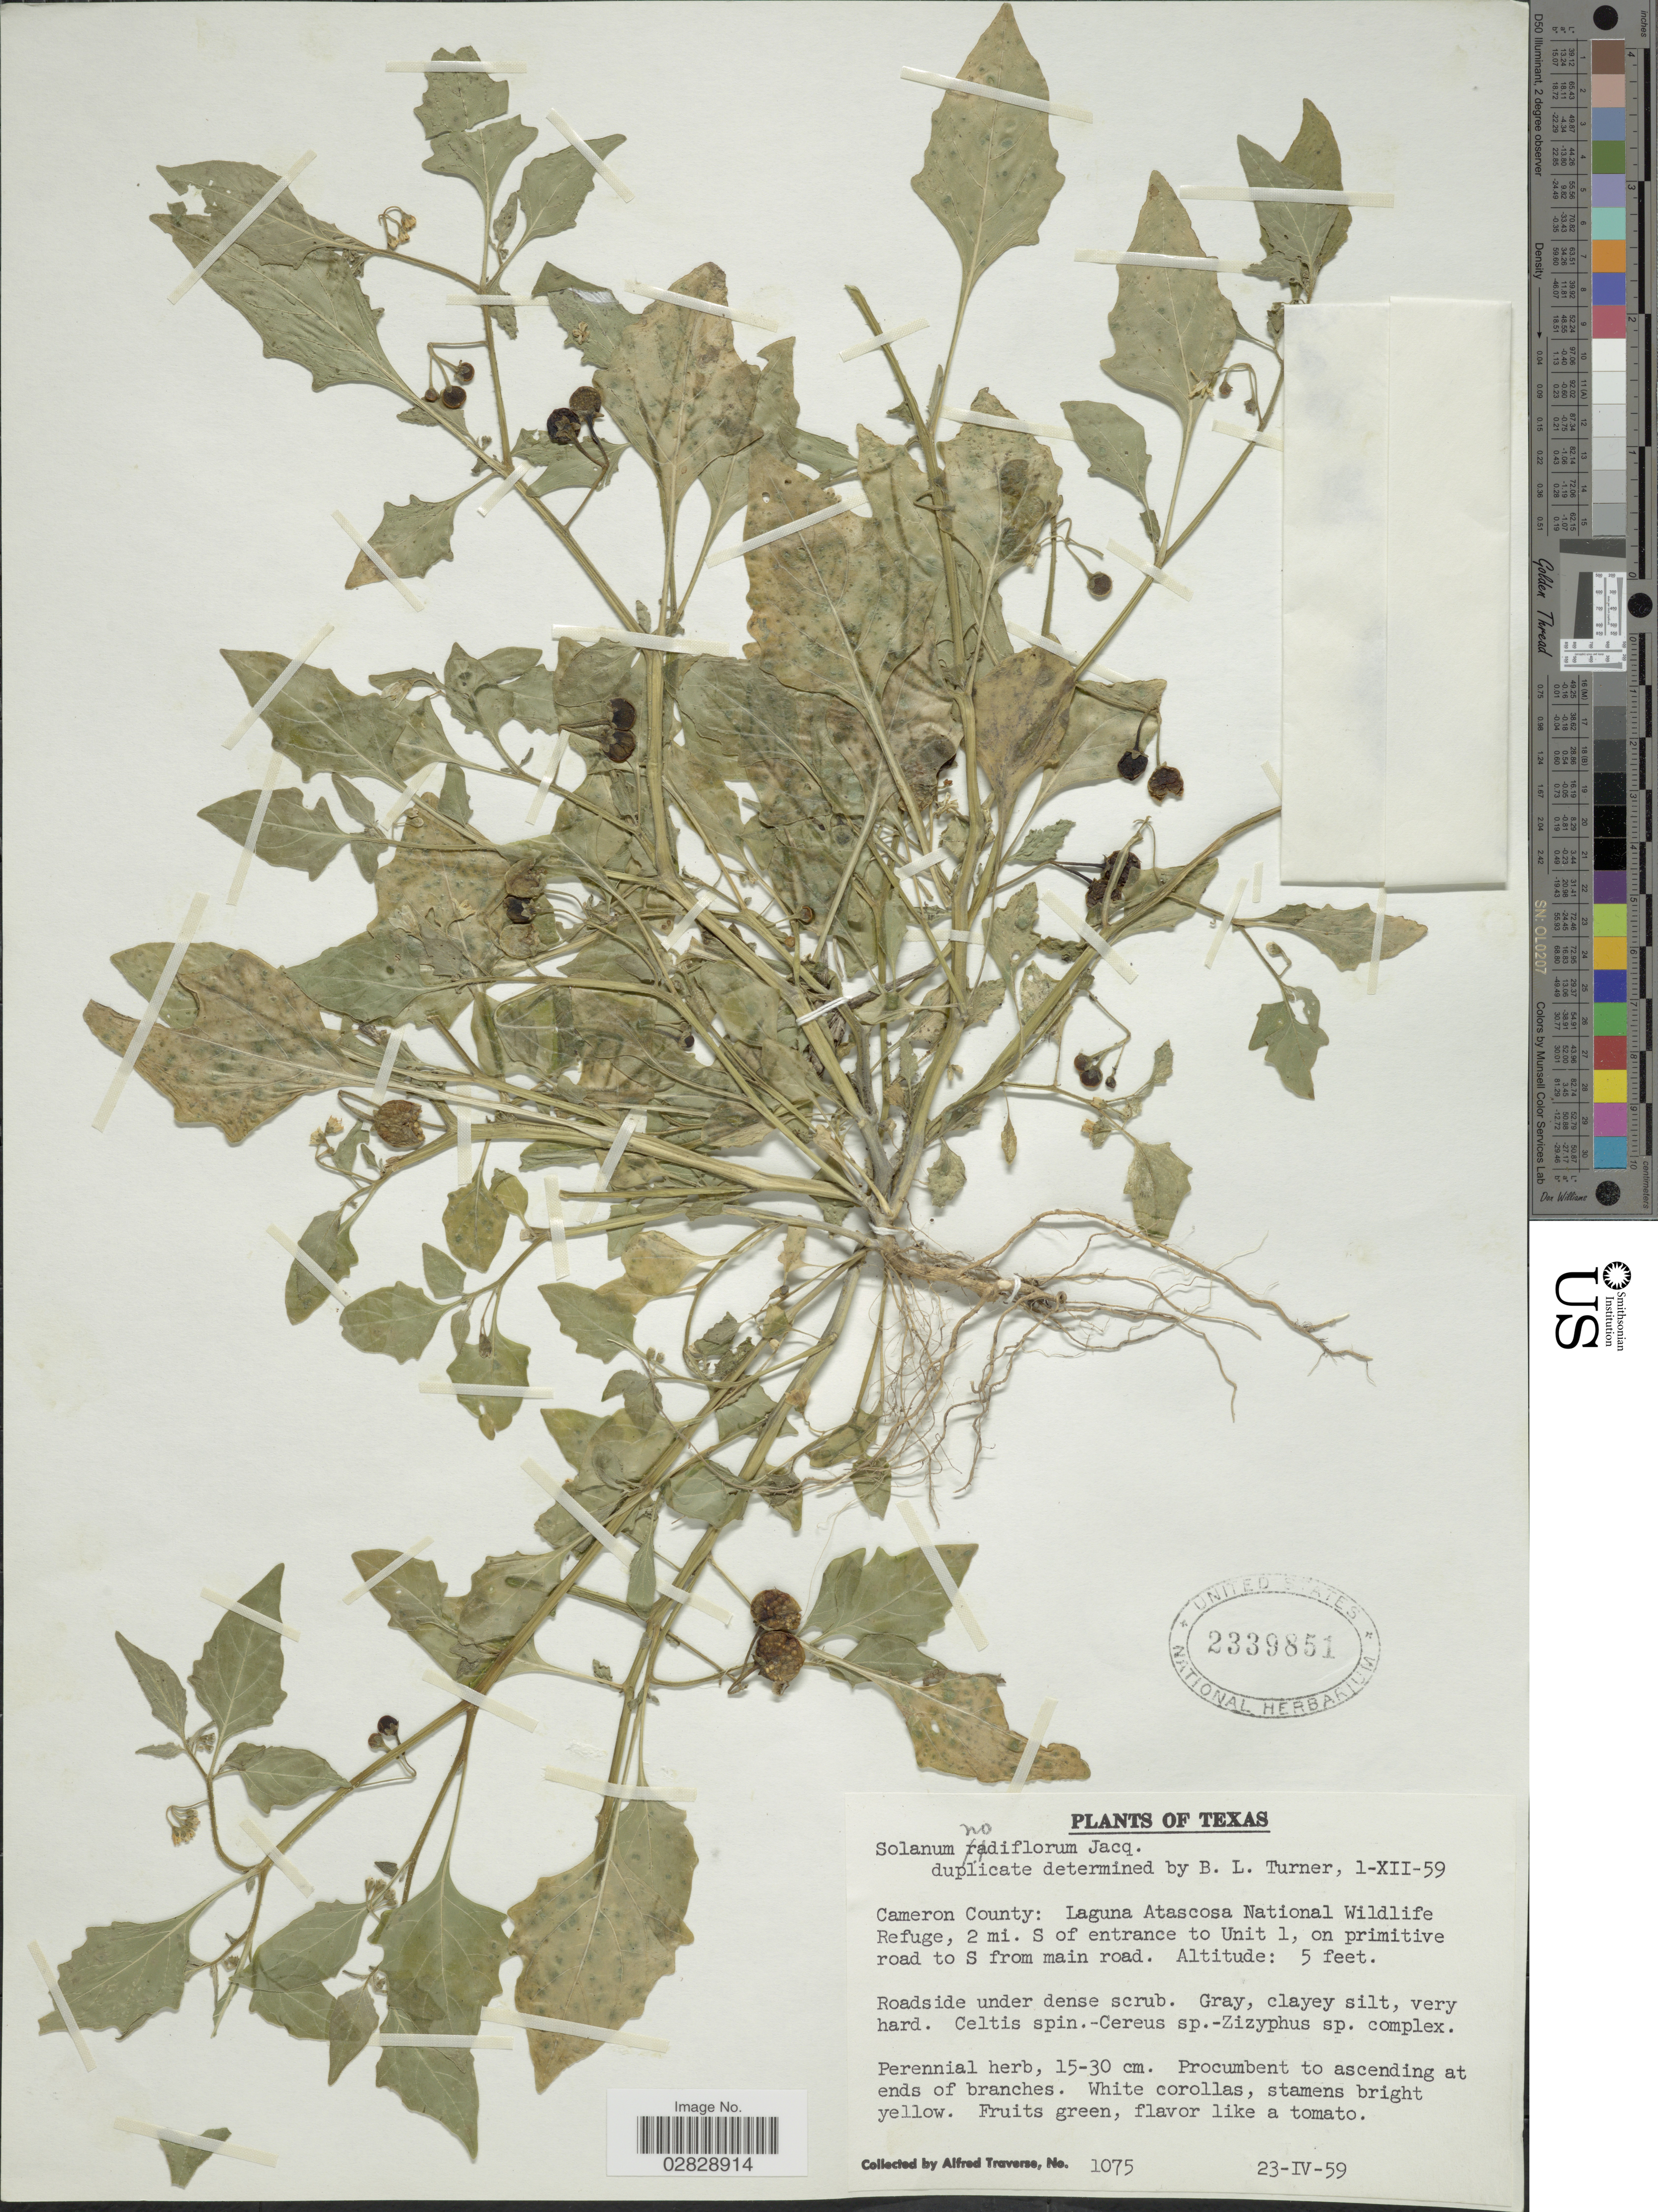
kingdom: Plantae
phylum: Tracheophyta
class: Magnoliopsida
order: Solanales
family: Solanaceae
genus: Solanum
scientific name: Solanum nigrescens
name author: M. Martens & Galeotti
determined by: Knapp, S. D.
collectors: A. Traverse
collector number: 1075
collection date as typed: Transcribed d/m/y: 23/4/59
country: United States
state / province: Texas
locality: Cameron County: Laguna Atascosa National Wildlife Refuge, 2 mi. S of entrance to Unit 1, on primitive road to S from main road.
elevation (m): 2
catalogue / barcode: US 2339851